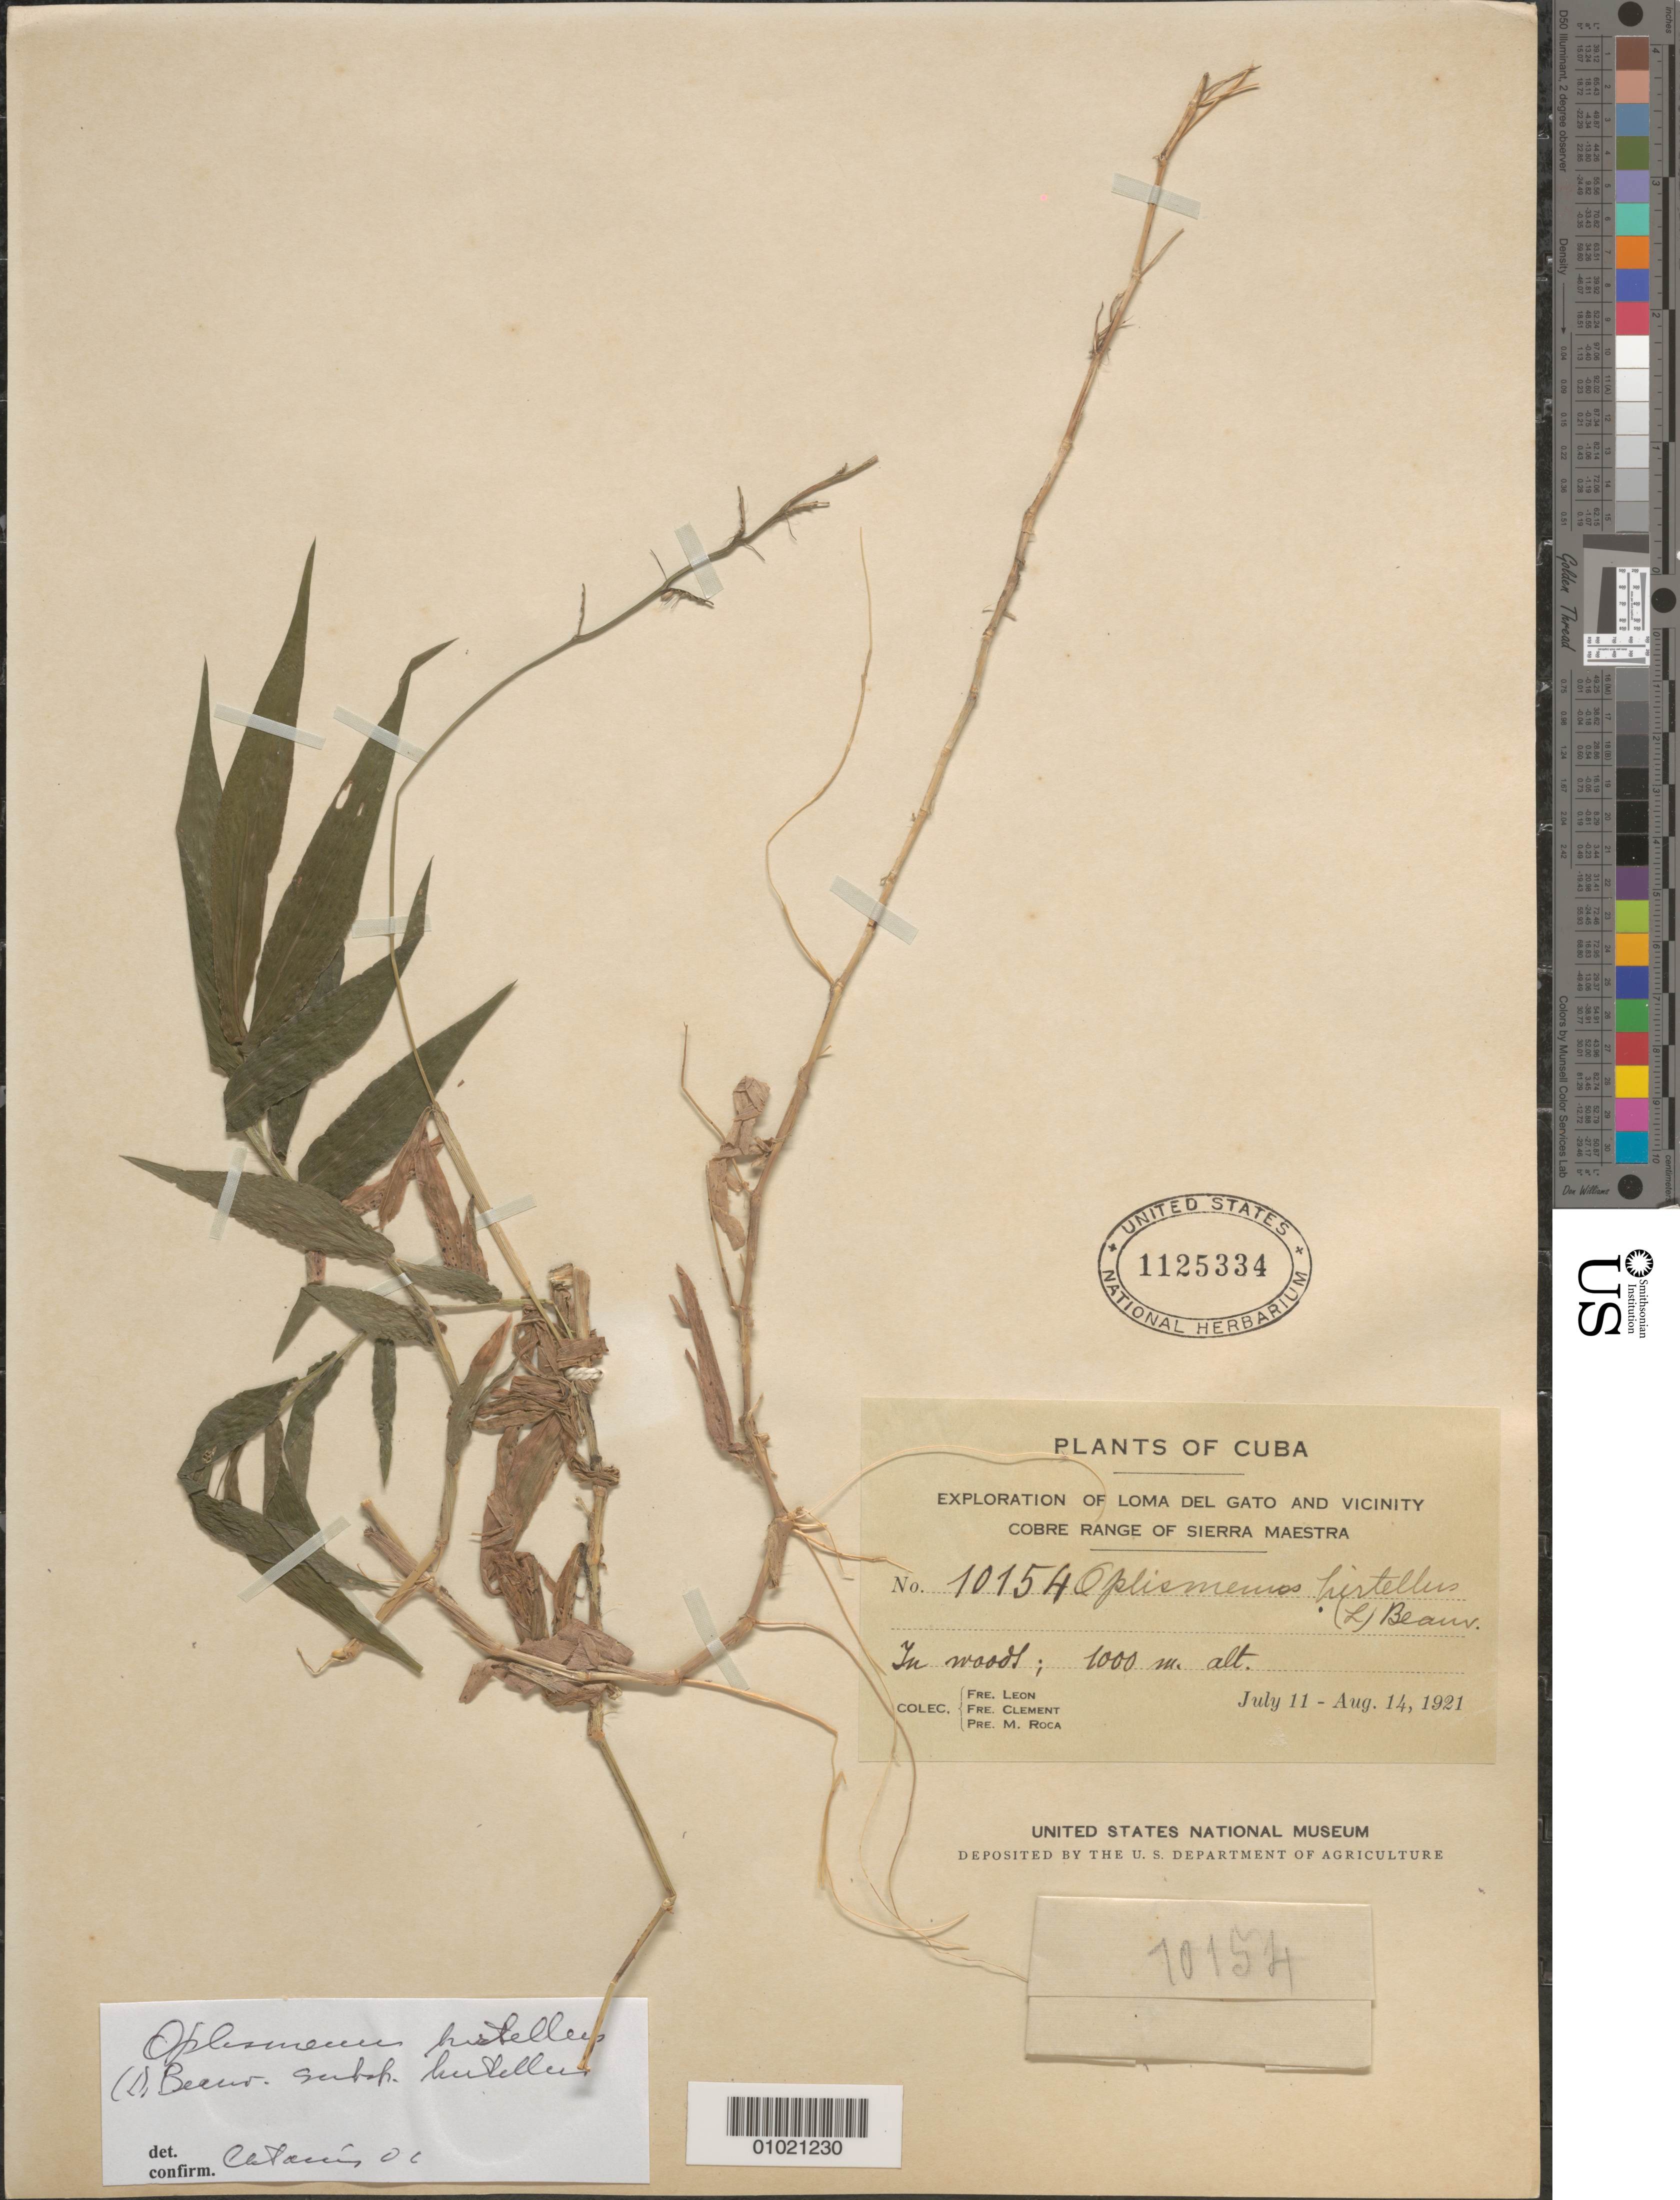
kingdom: Plantae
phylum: Tracheophyta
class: Liliopsida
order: Poales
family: Poaceae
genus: Oplismenus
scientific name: Oplismenus hirtellus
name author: (L.) P. Beauv.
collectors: Bro. León, B. Clement & M. Roca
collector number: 10154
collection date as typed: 11 Jul 1921 to 14 Aug 1921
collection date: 1921-07-11/1921-08-14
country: Cuba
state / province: Oriente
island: Cuba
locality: Loma Del Gato and Vicinity, Cobre range or Sierra Maestra In woods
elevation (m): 1000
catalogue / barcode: US 1125334